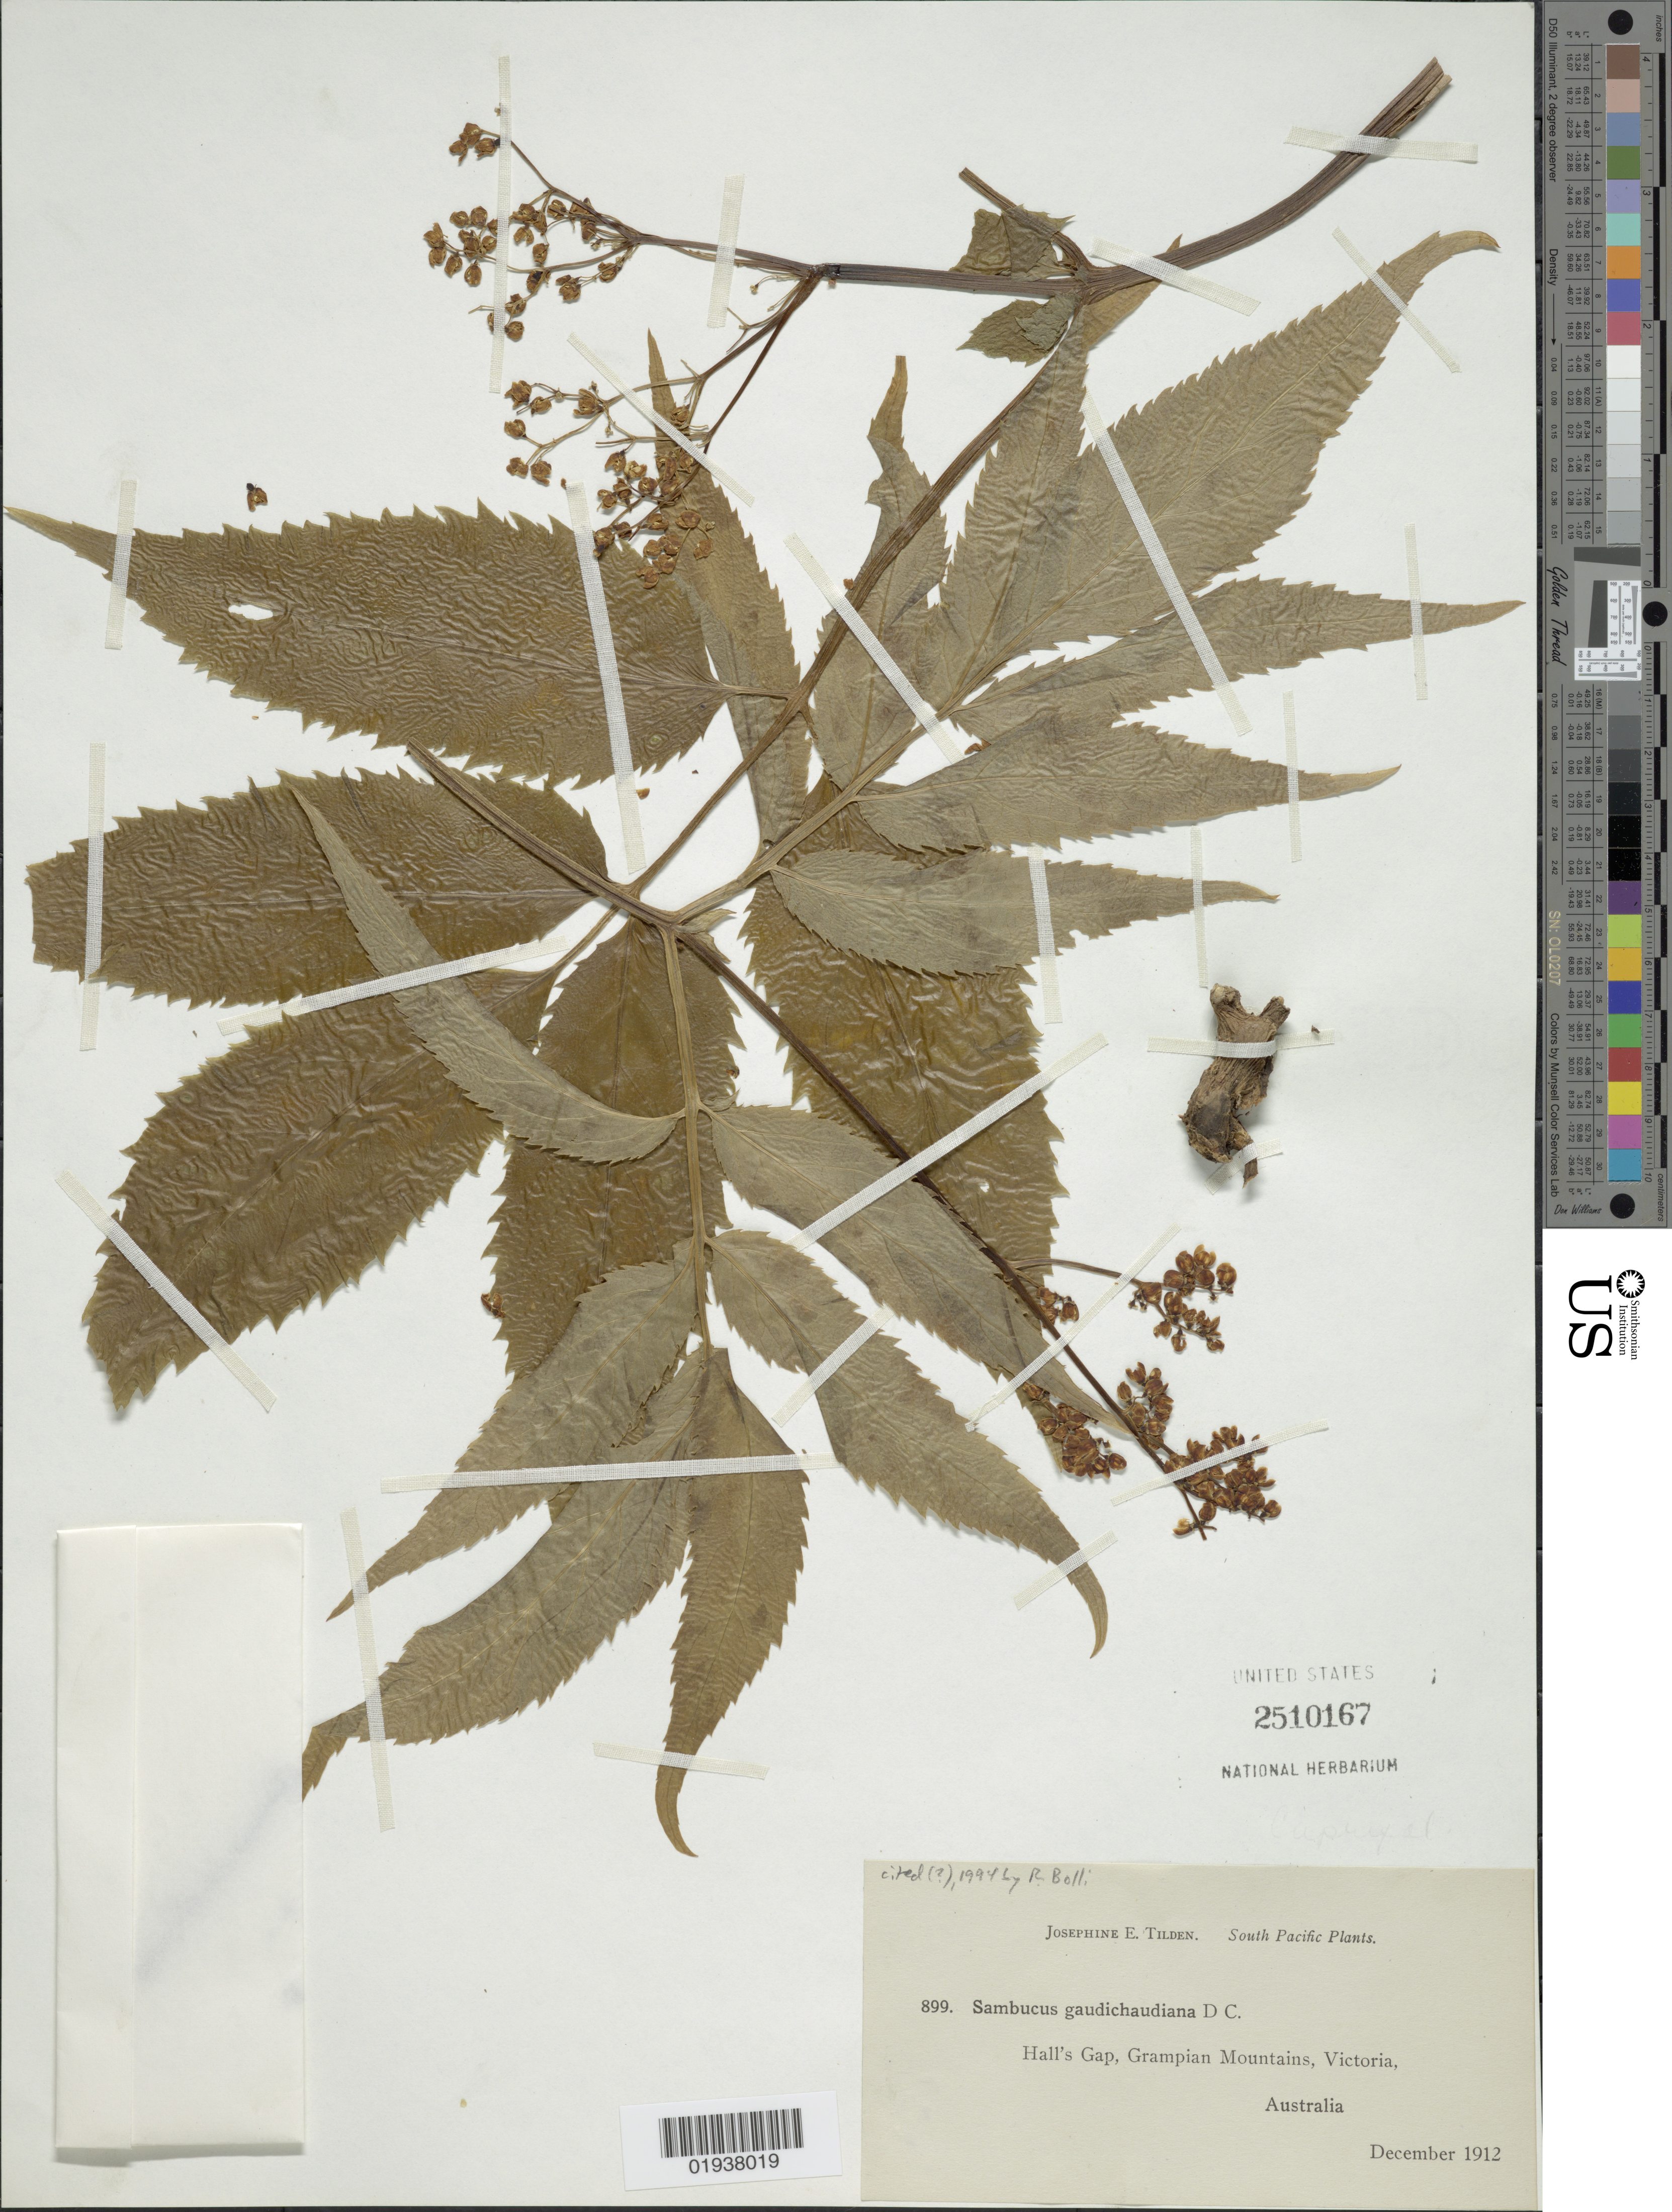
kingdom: Plantae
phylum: Tracheophyta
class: Magnoliopsida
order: Dipsacales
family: Viburnaceae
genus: Sambucus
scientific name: Sambucus gaudichaudiana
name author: DC.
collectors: J. E. Tilden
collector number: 899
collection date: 1912-12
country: Australia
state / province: Victoria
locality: South Pacific, Hall's Gap, Grampian Mountains, Victoria.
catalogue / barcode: US 2510167